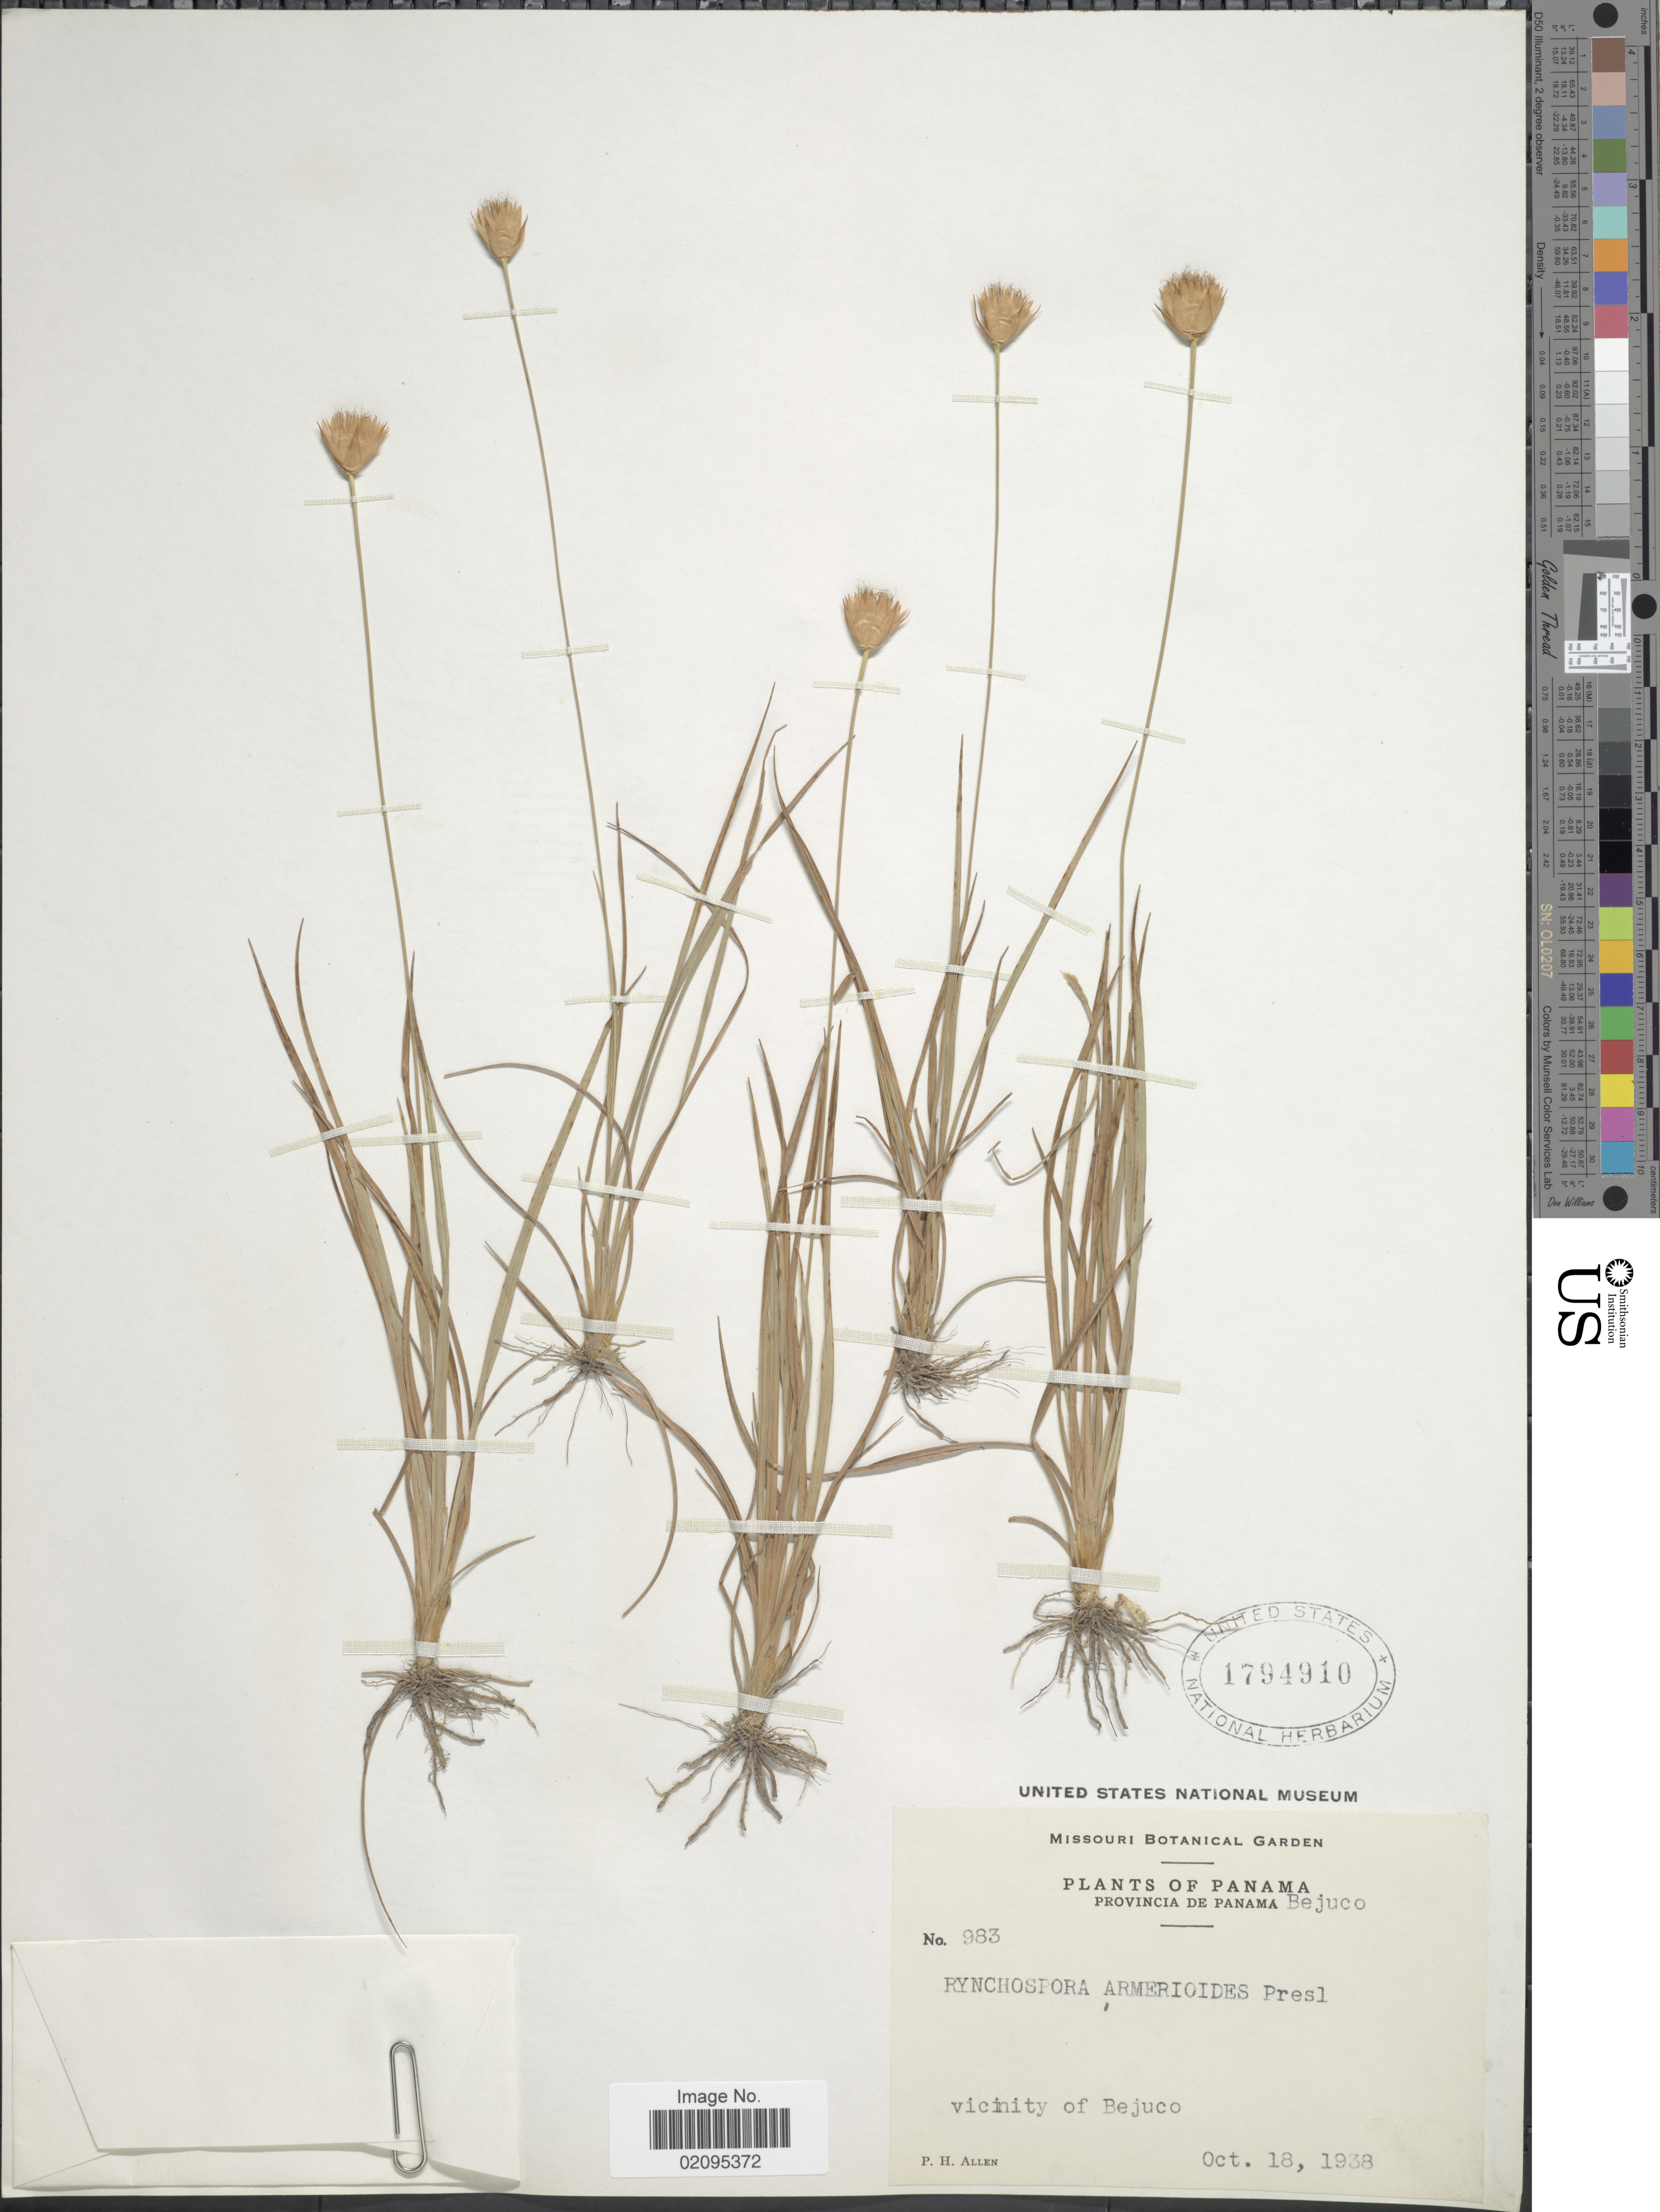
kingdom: Plantae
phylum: Tracheophyta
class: Liliopsida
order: Poales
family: Cyperaceae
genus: Rhynchospora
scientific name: Rhynchospora armerioides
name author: J. Presl & C. Presl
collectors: P. H. Allen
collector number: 983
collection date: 1938-10-18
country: Panama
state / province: Panamá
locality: Bejuco, vicinity of Bejuco.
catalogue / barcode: US 1794910